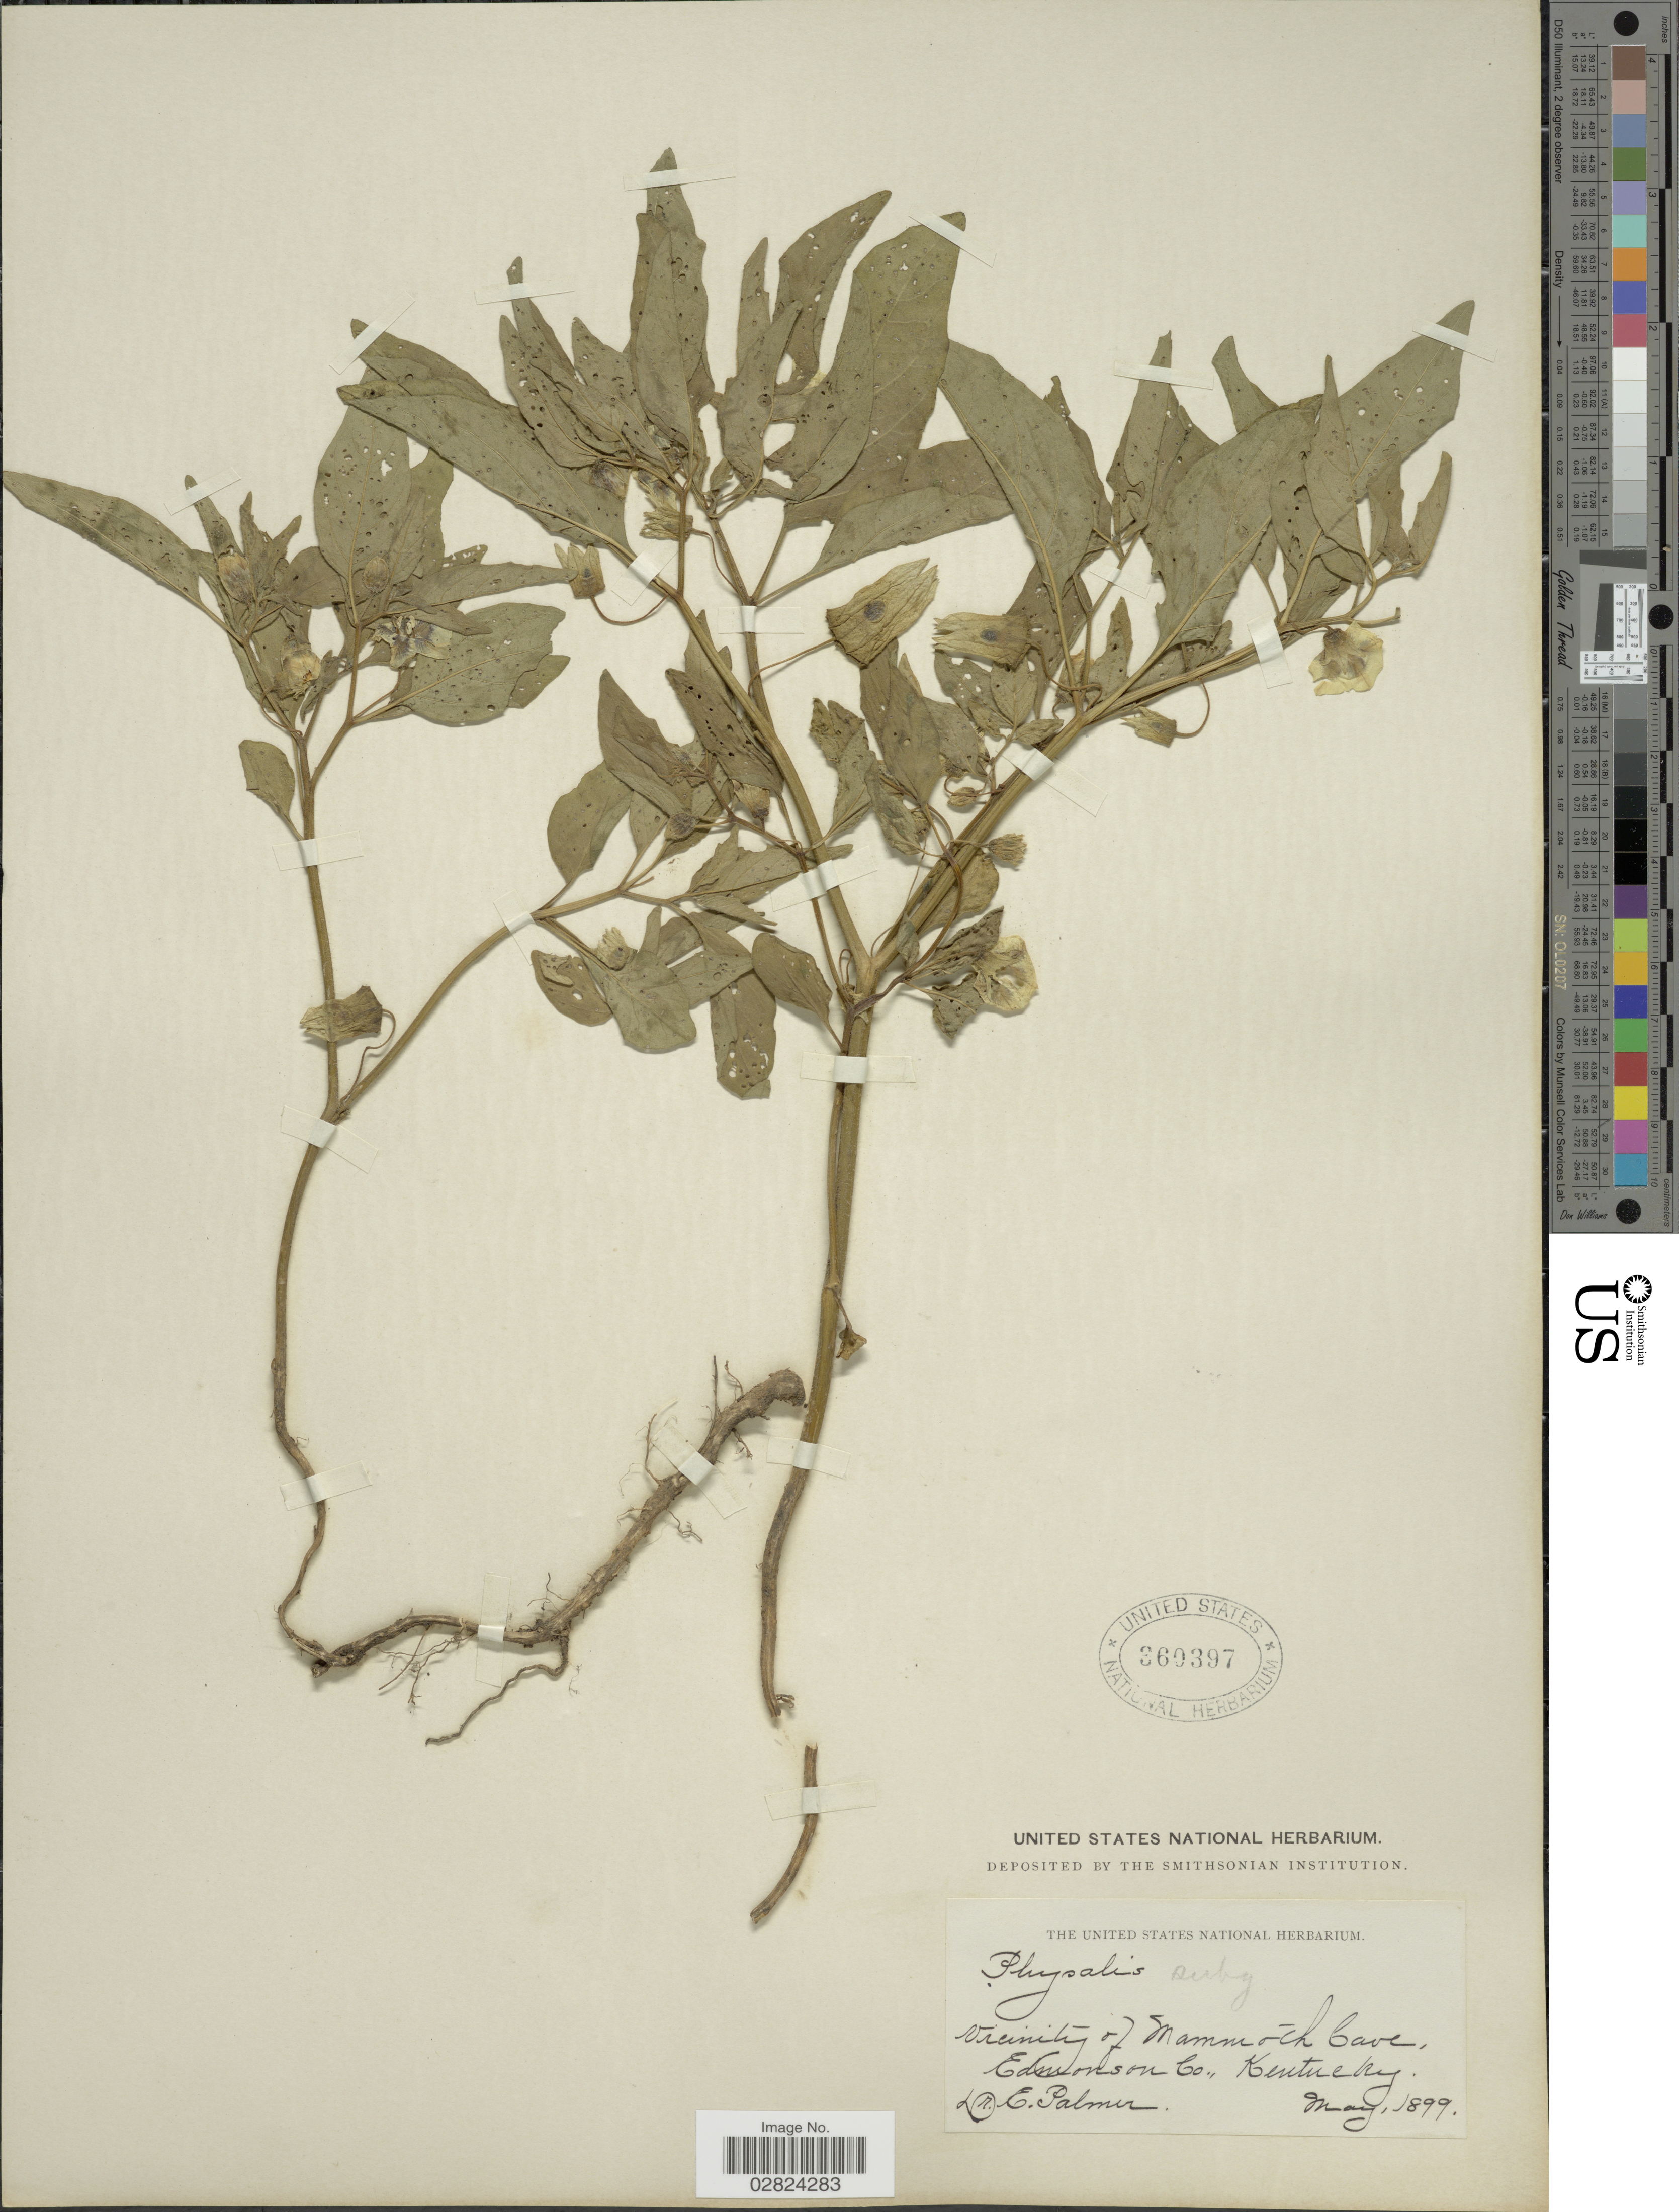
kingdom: Plantae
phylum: Tracheophyta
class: Magnoliopsida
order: Solanales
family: Solanaceae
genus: Physalis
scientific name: Physalis subglabrata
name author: Mack. & Bush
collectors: E. Palmer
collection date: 1899-05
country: United States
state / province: Kentucky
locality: Vicinity of Mammoth Cave, Edmonson Co.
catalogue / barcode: US 360397